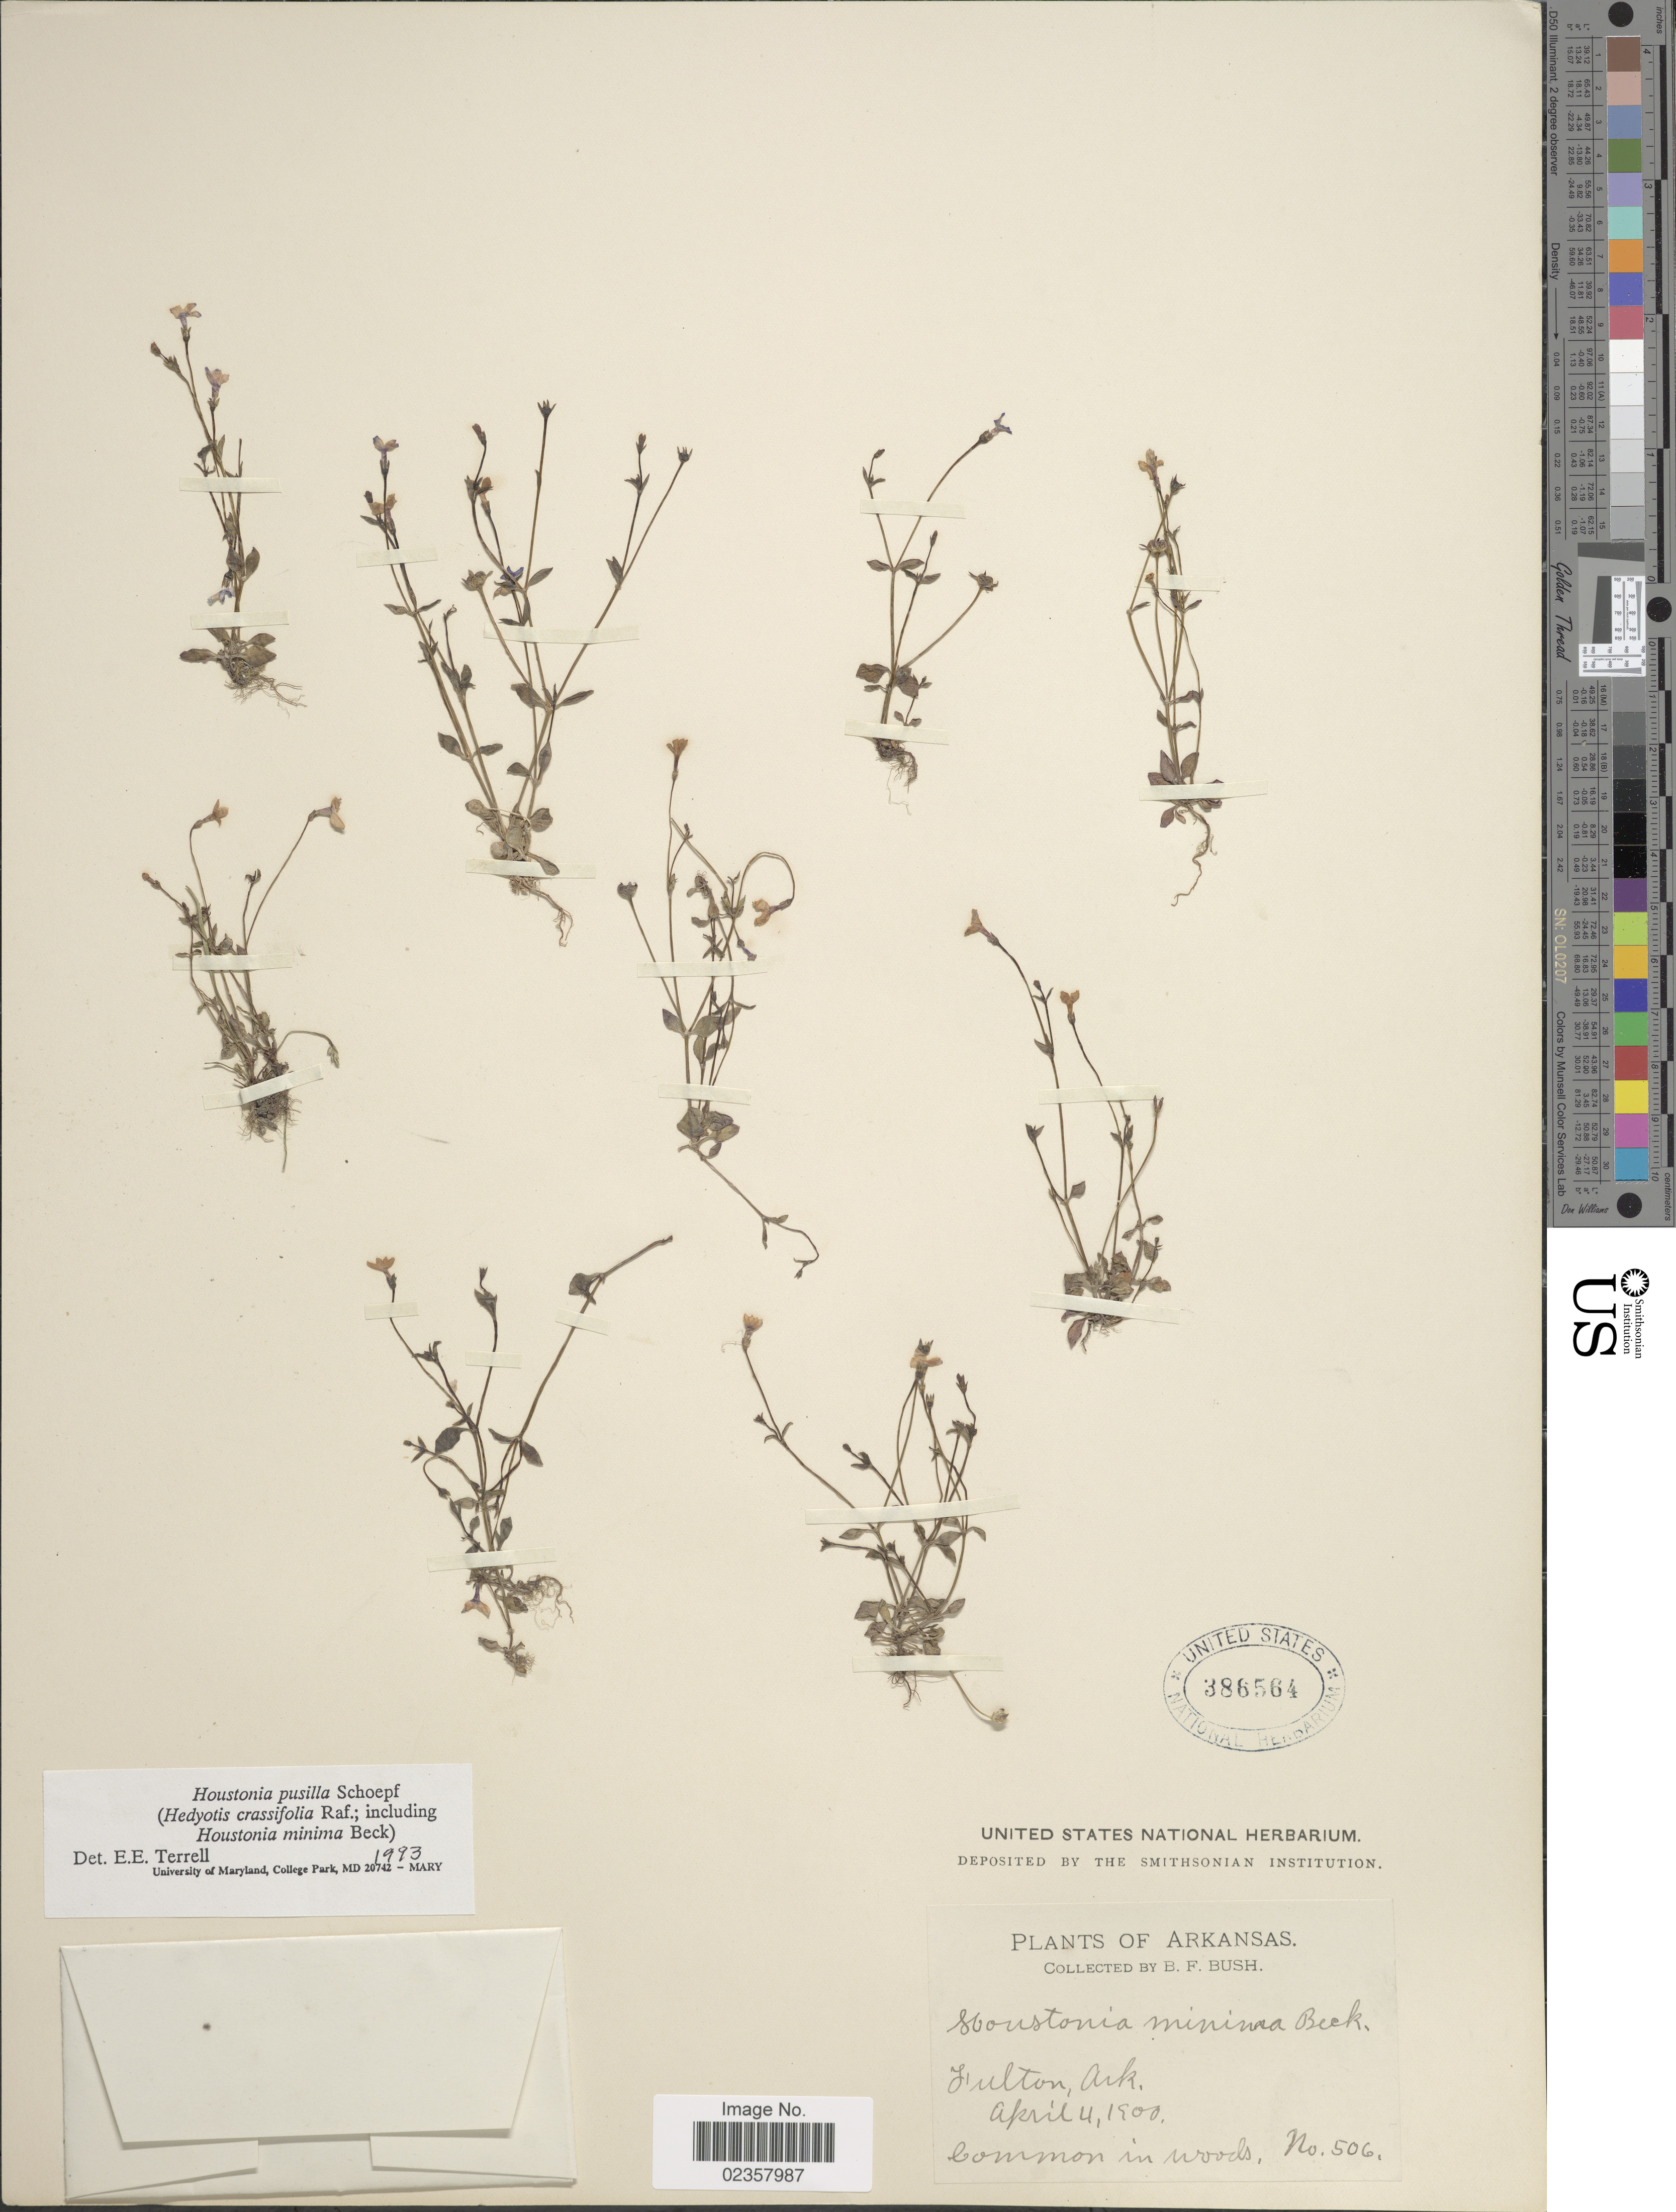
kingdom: Plantae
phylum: Tracheophyta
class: Magnoliopsida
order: Gentianales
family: Rubiaceae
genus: Houstonia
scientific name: Houstonia pusilla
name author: Schoepf.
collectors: B. F. Bush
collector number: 506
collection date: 1900-04-04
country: United States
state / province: Arkansas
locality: Fulton, Ark.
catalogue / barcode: US 386564